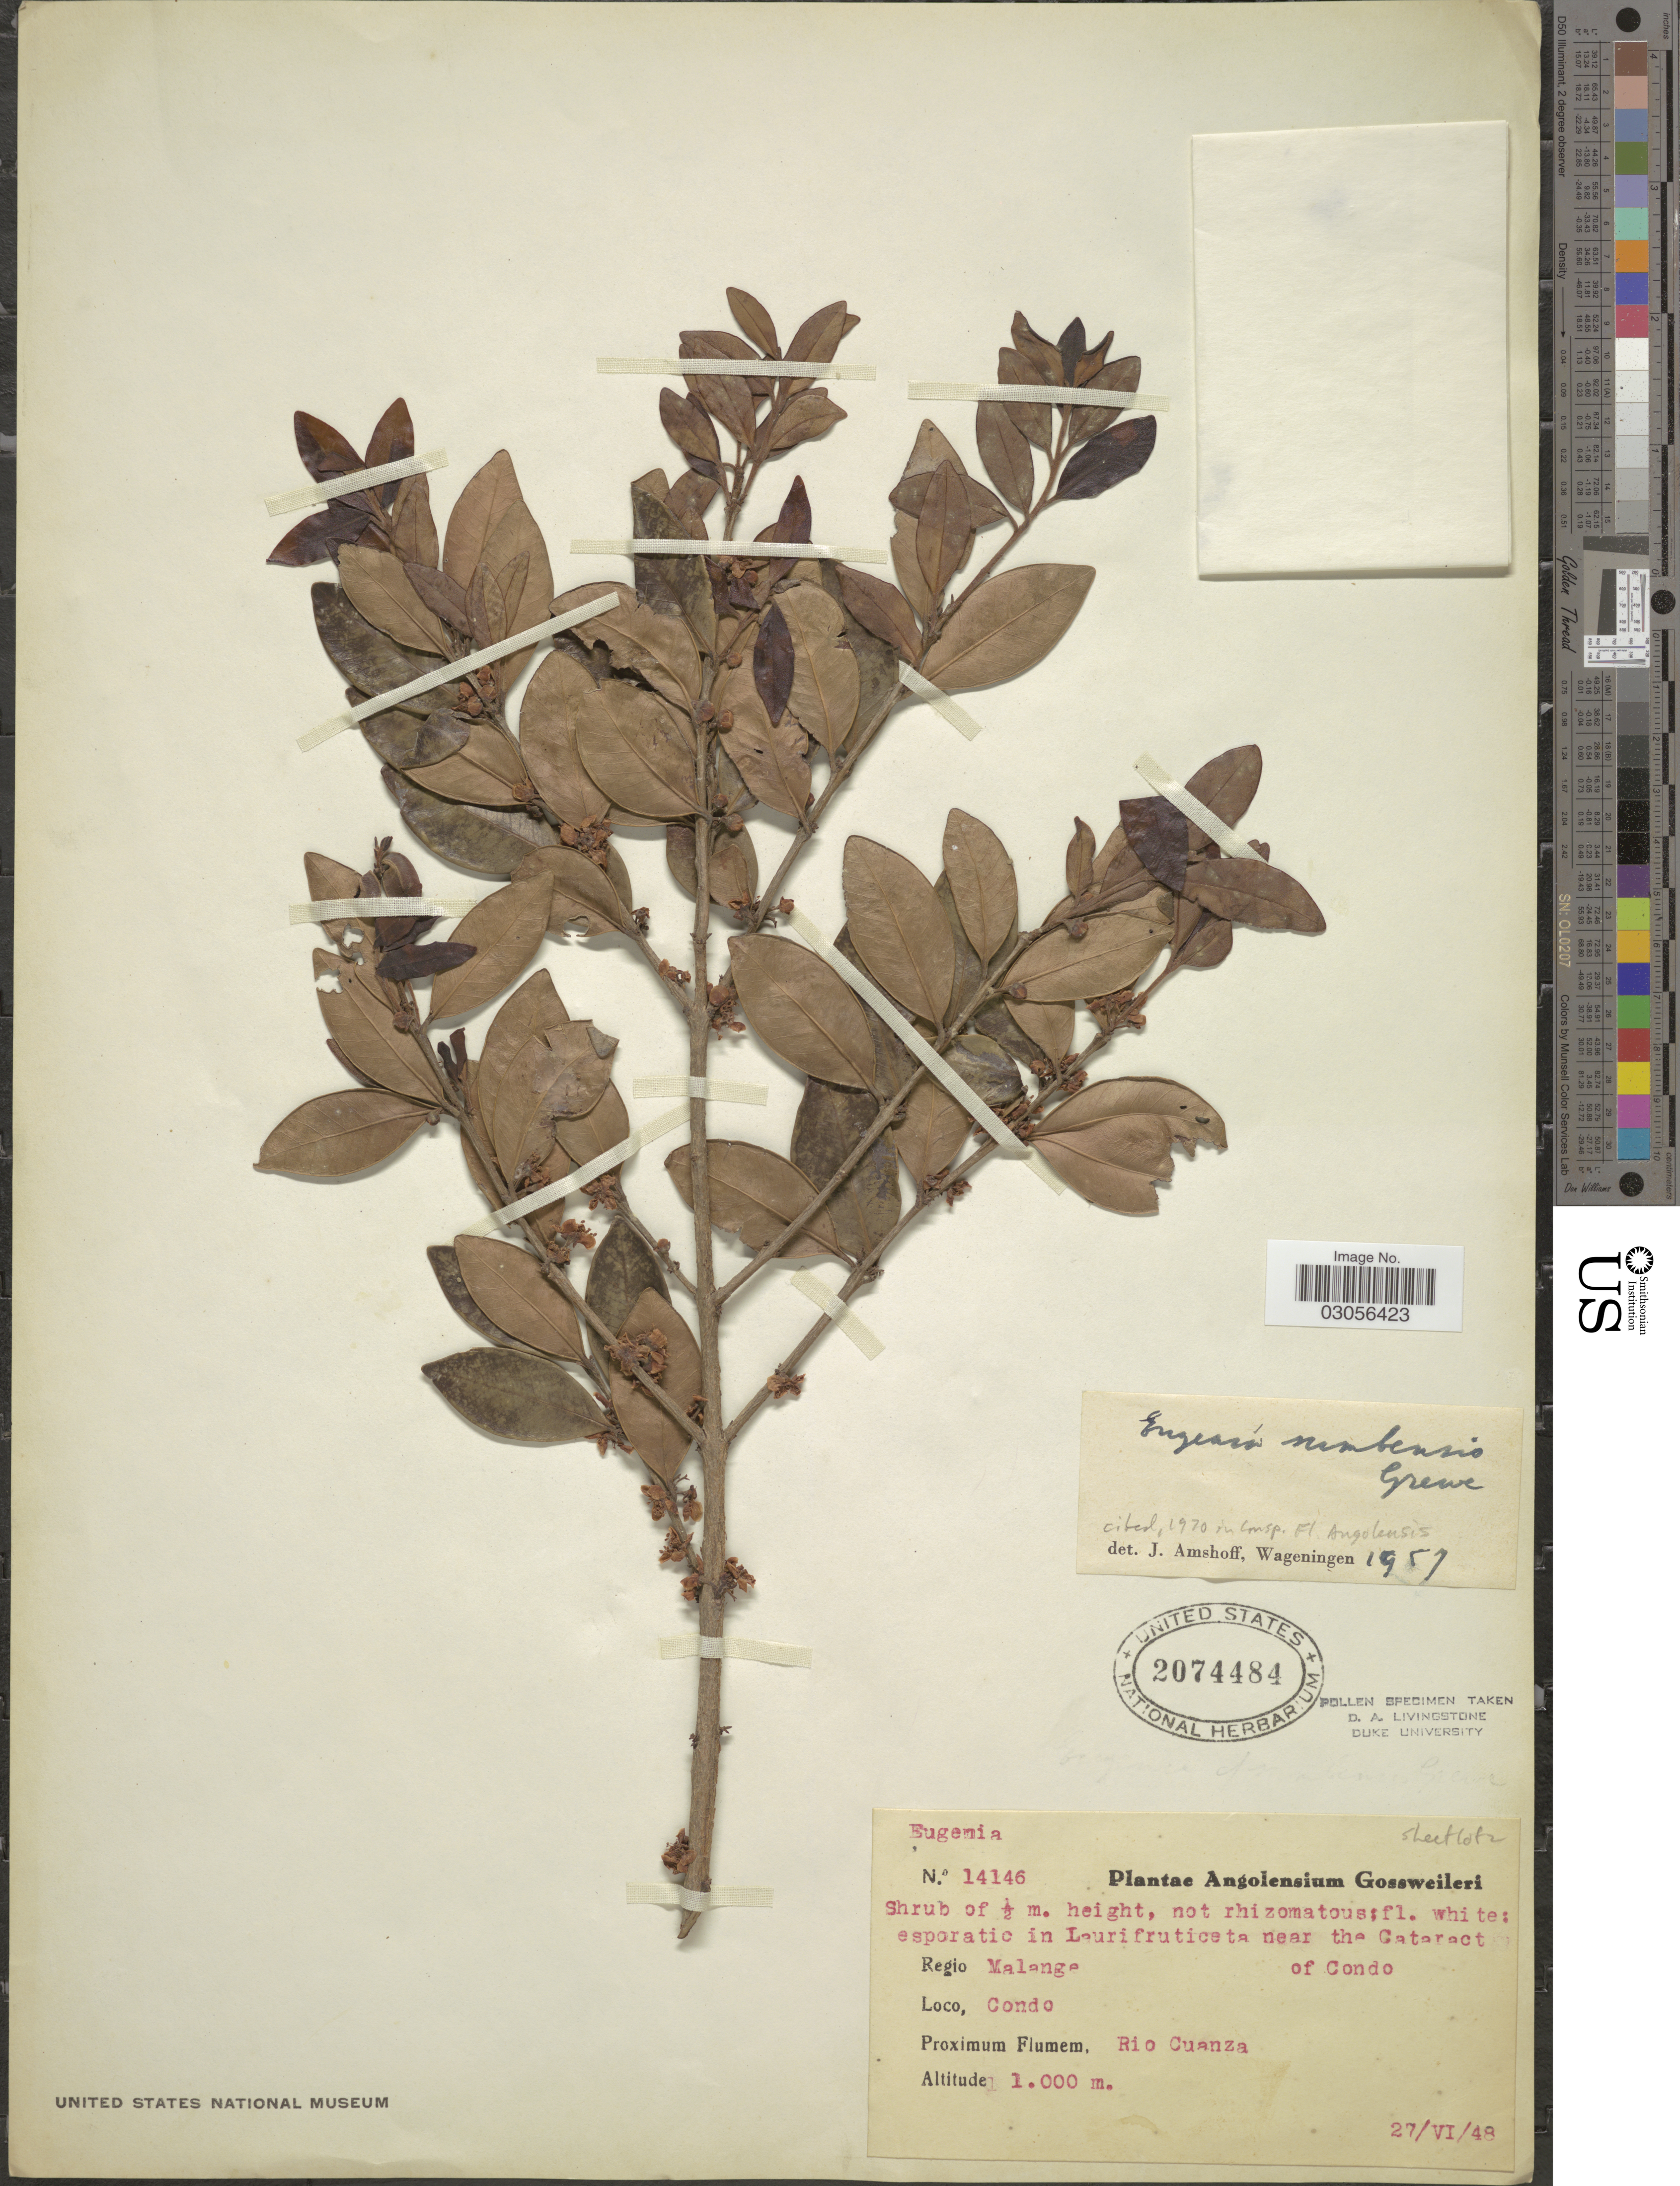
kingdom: Plantae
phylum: Tracheophyta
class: Magnoliopsida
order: Myrtales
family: Myrtaceae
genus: Eugenia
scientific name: Eugenia sumbensis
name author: Greves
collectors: -. Gossweiler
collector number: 14146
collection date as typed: Transcribed d/m/y: 27/6/48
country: Angola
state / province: Malange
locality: Esporatic in Laurifruticeta near the Cataract of Condo, Regio Malange, Condo, Rio Cuanza.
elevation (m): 1000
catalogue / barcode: US 2074484